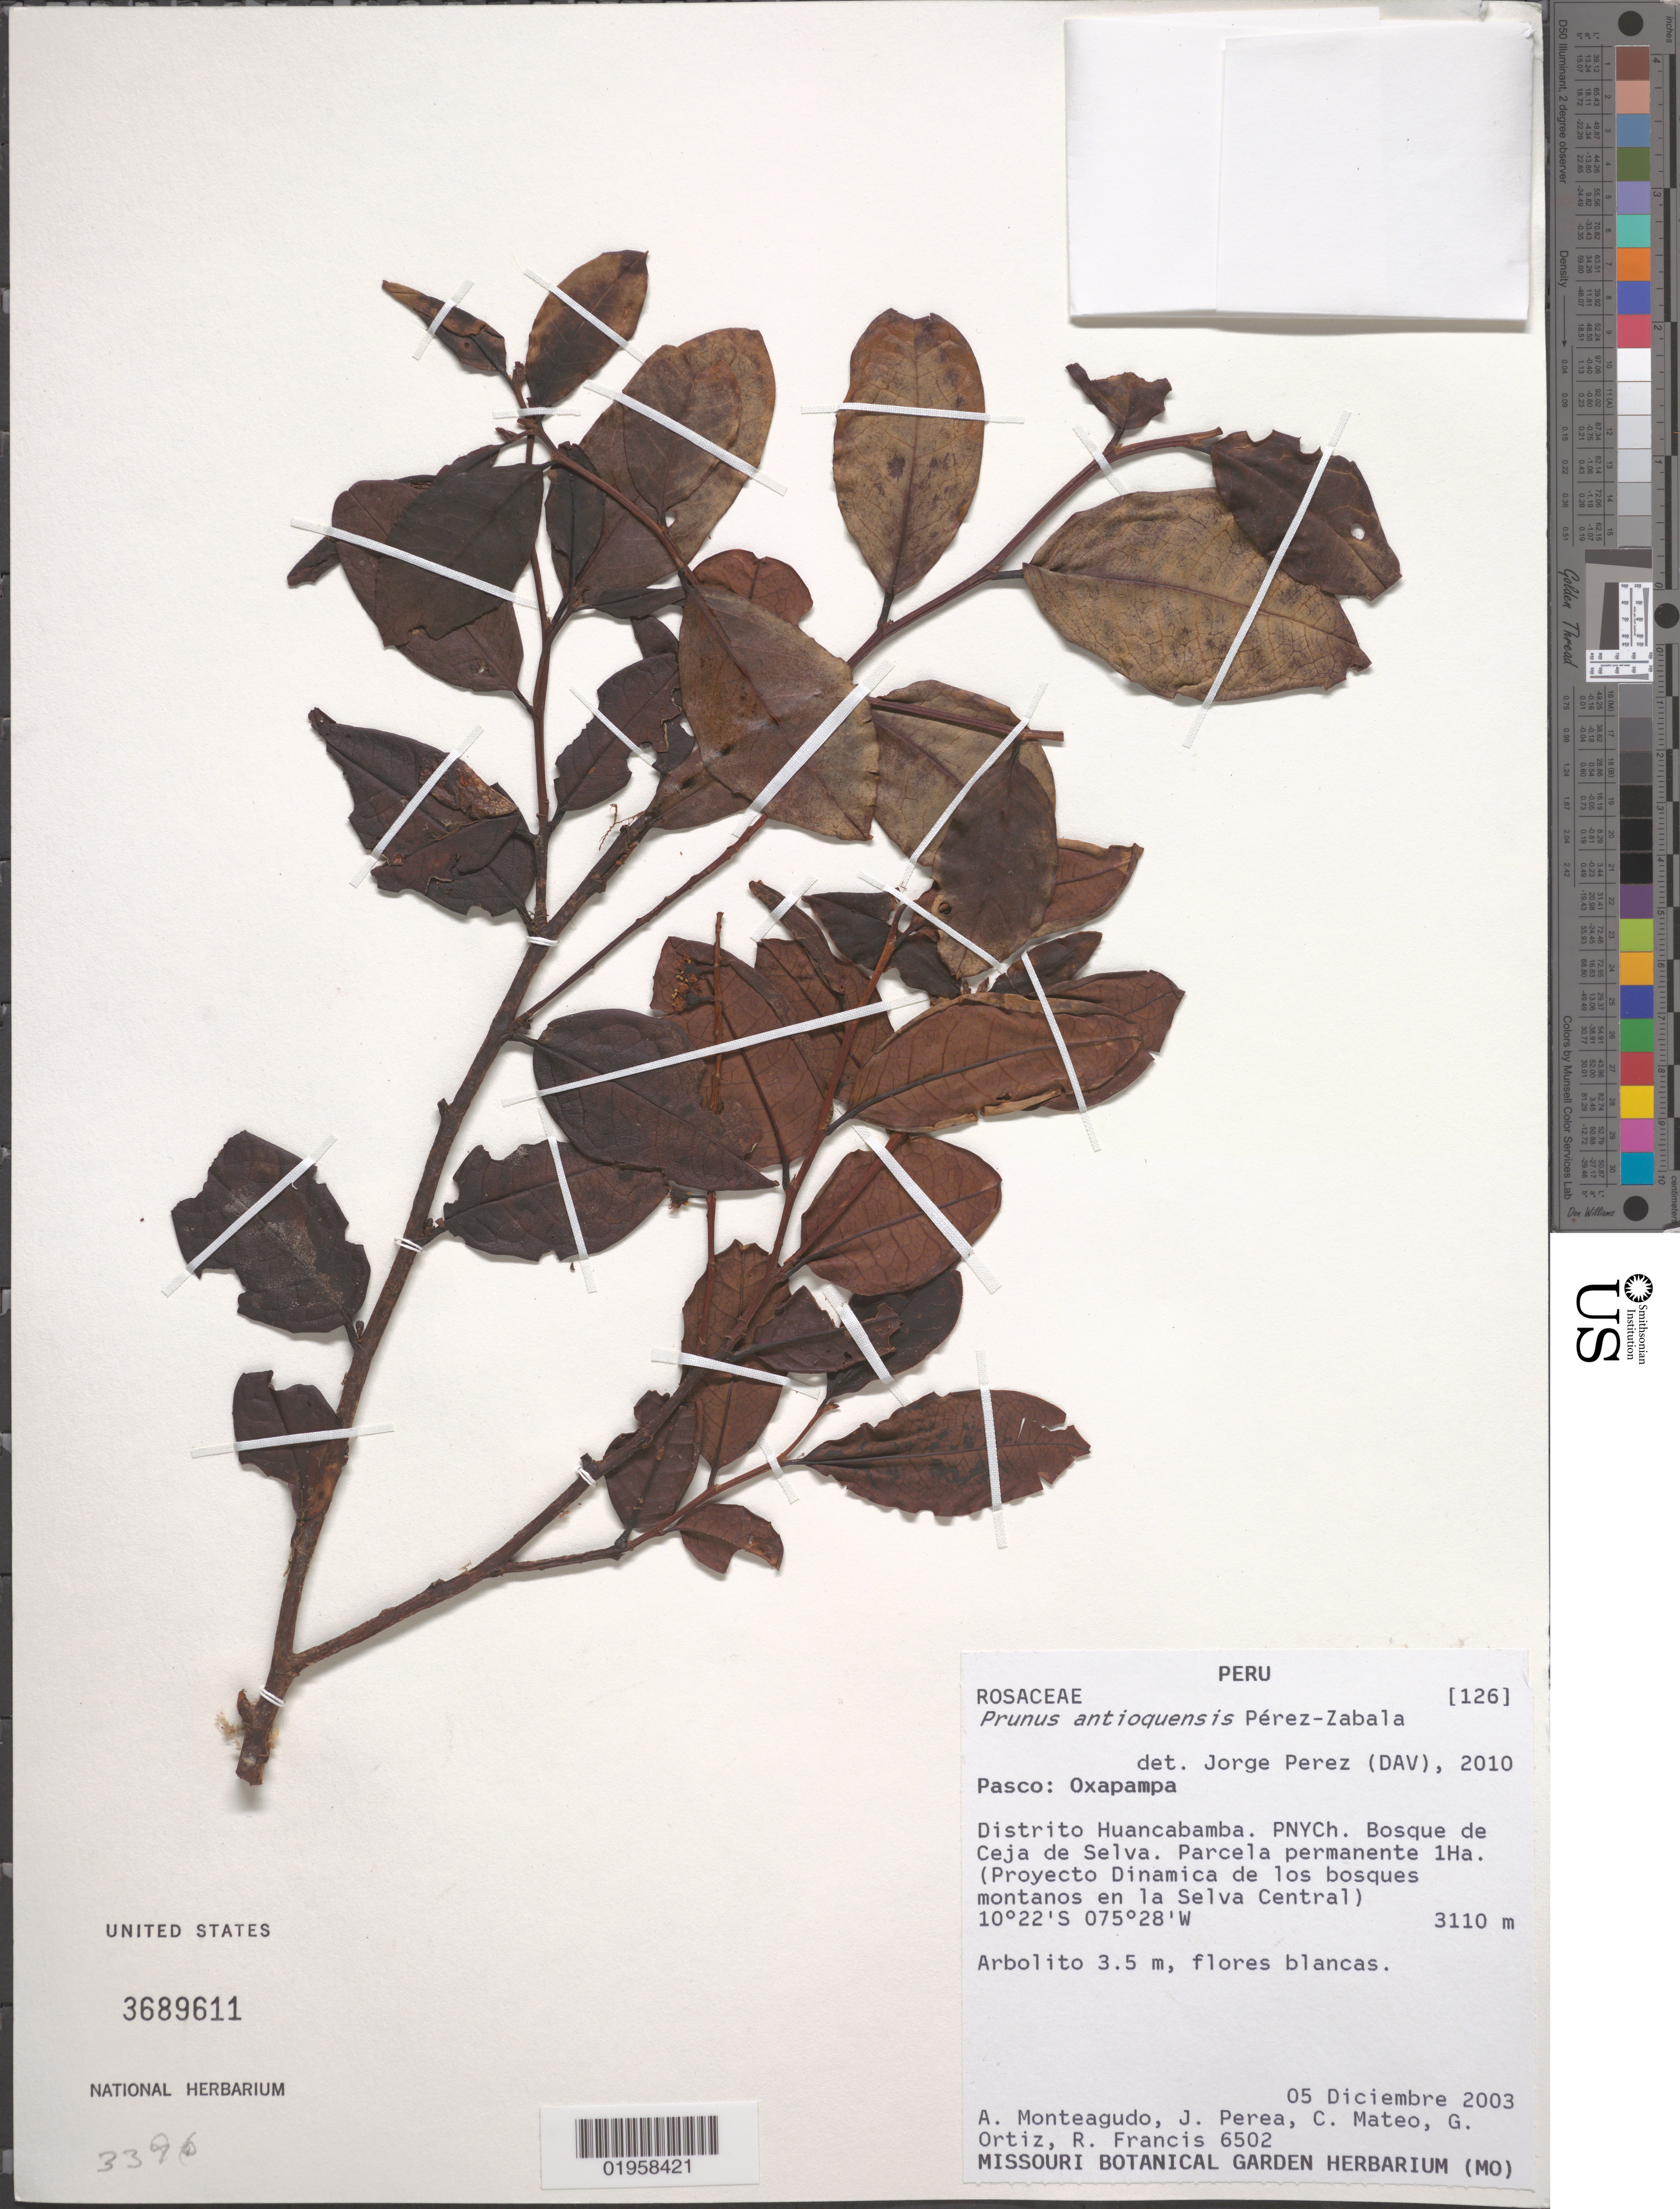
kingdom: Plantae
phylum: Tracheophyta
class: Magnoliopsida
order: Rosales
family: Rosaceae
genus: Prunus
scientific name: Prunus antioquensis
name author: Pérez-Zab.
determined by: Pérez, J. A.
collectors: A. Monteagudo, J. Perea, C. Mateo, G. Ortiz & R. Francis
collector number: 6502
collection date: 2003-12-05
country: Peru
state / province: Pasco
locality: Oxapampa. Distrito Huancabamba. PNYCh. Bosque de Ceja de Selva. Parcela permanente 1Ha. (Proyecto Dinamica de los bosques montanos enla Selva Central)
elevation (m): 3110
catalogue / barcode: US 3689611